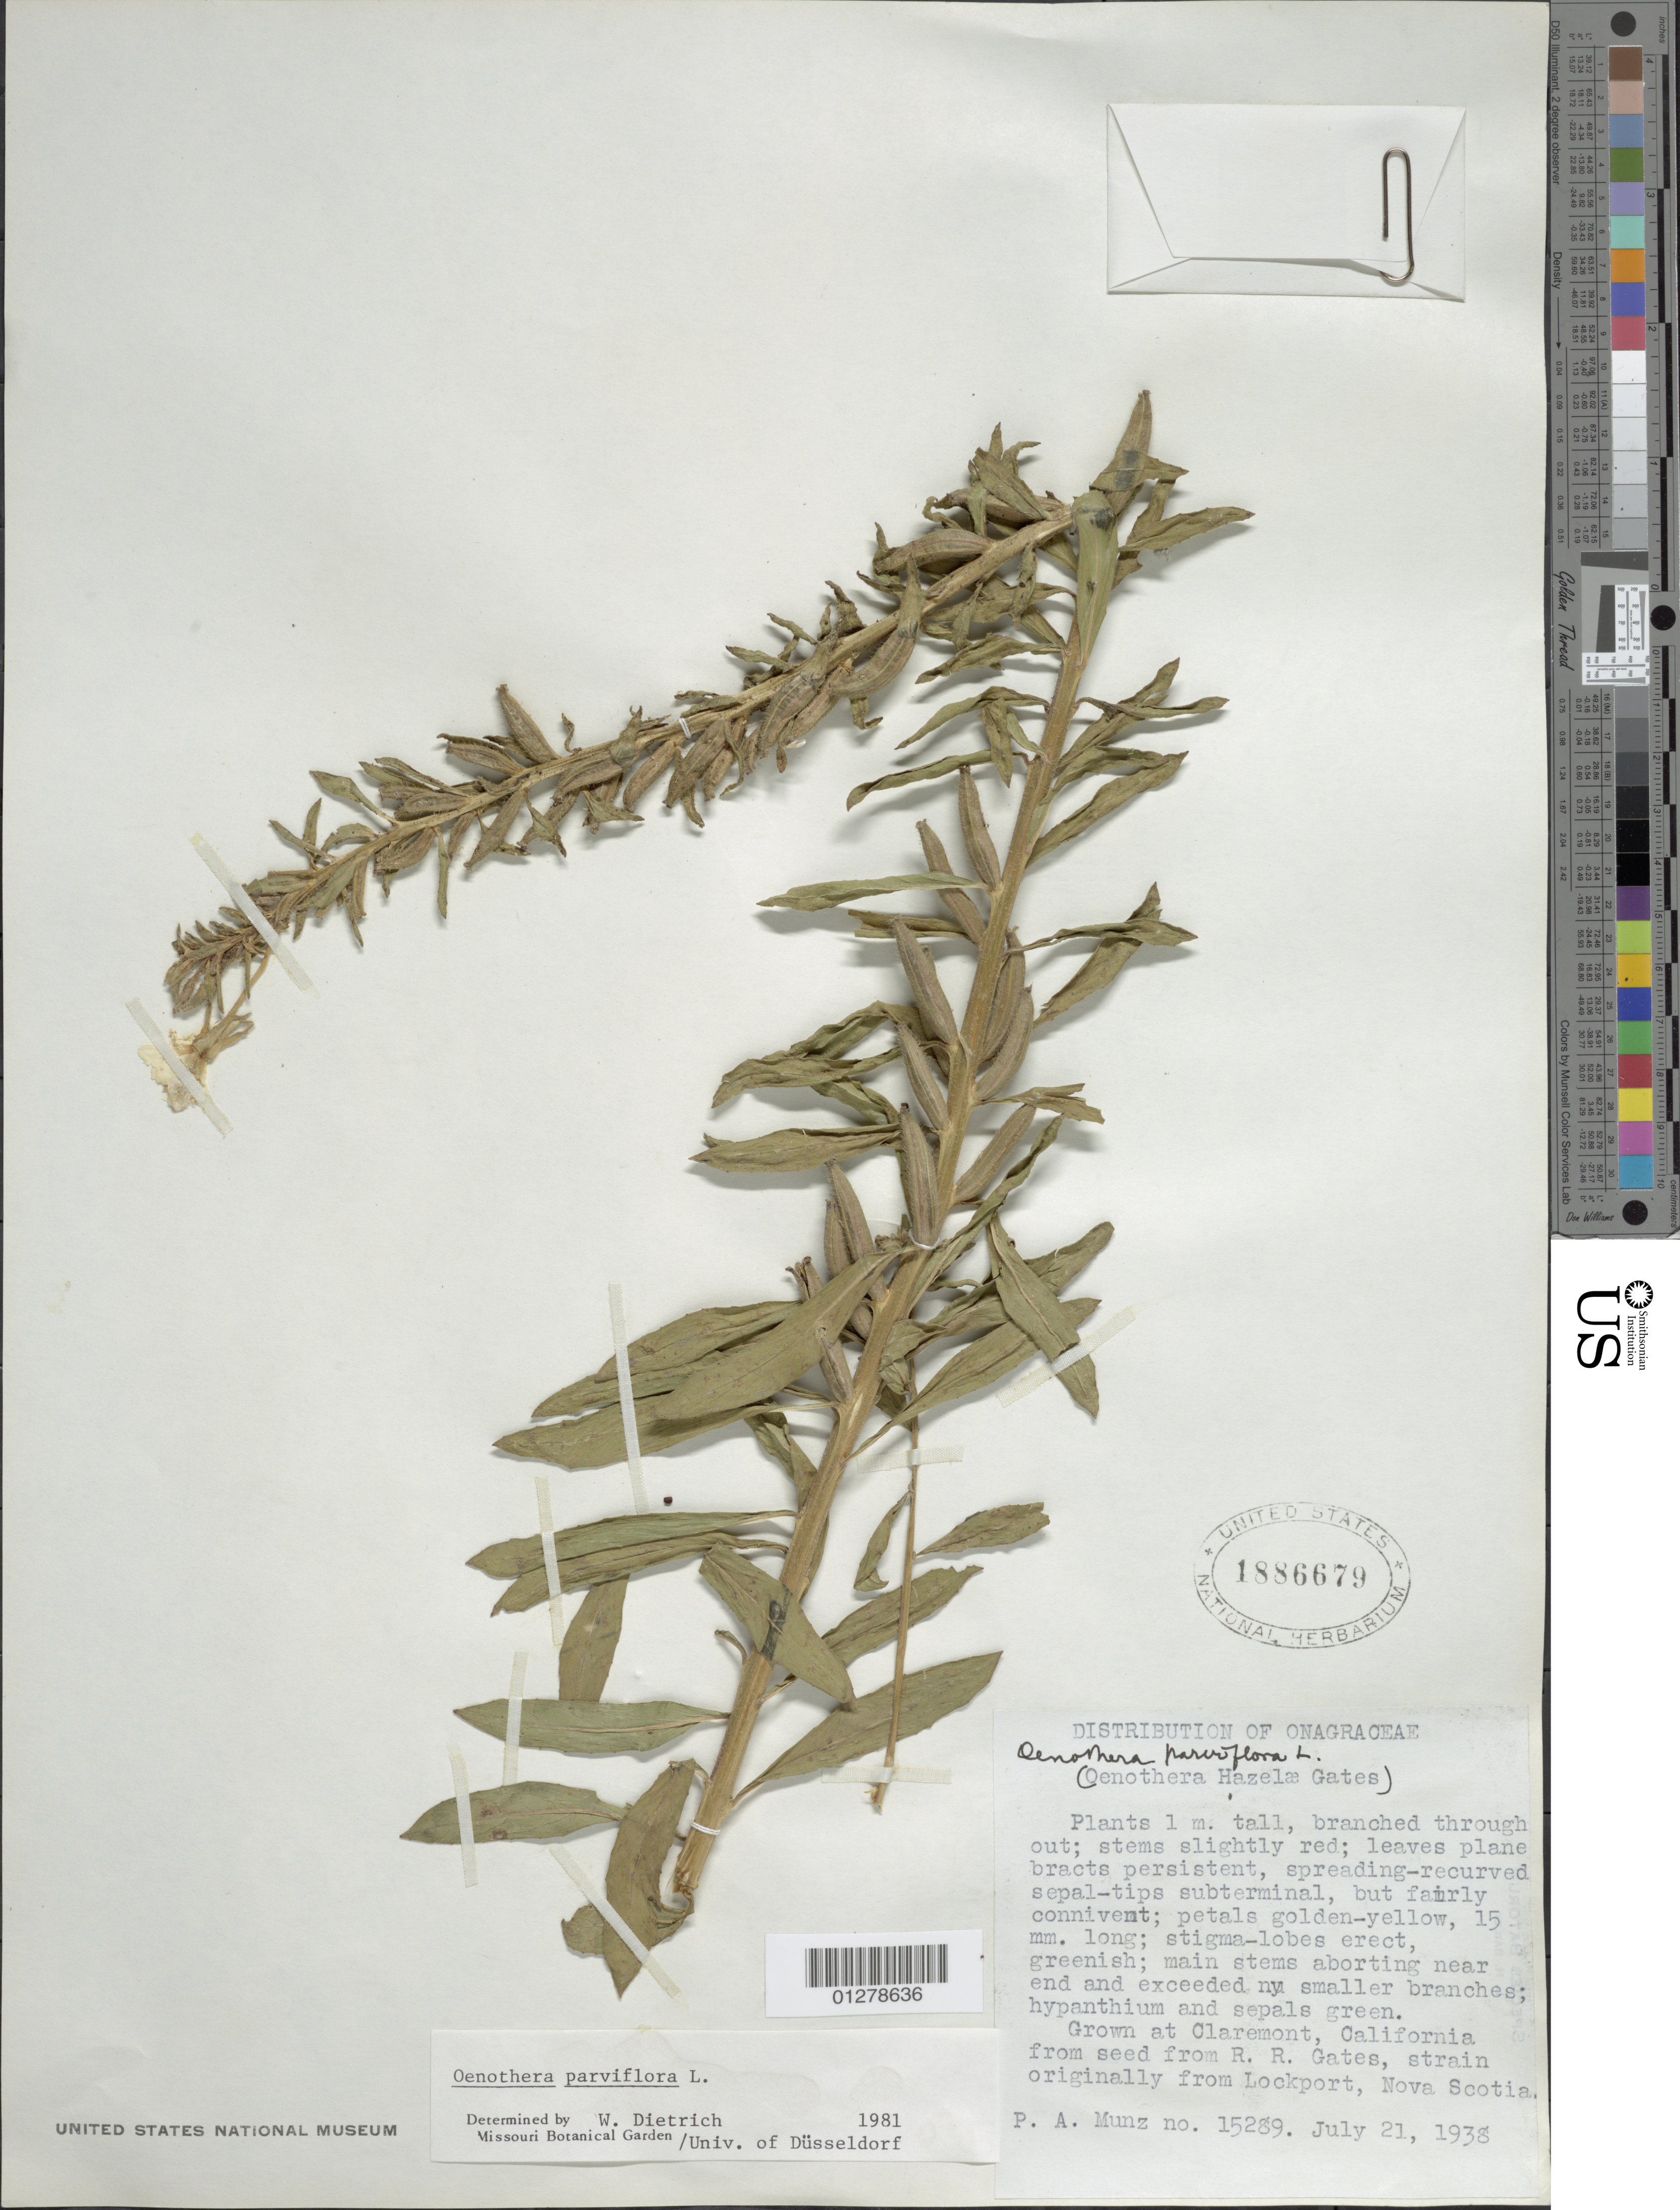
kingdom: Plantae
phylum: Tracheophyta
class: Magnoliopsida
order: Myrtales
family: Onagraceae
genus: Oenothera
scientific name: Oenothera parviflora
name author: L.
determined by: Dietrich, W.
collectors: P. A. Munz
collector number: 15289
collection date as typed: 21 Jul 1938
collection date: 1938-07-21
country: United States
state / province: California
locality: Claremont, Pomona College Herbarium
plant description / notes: From seed from Gates, R. R., Lockport, Nova Scotia.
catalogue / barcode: US 1886679